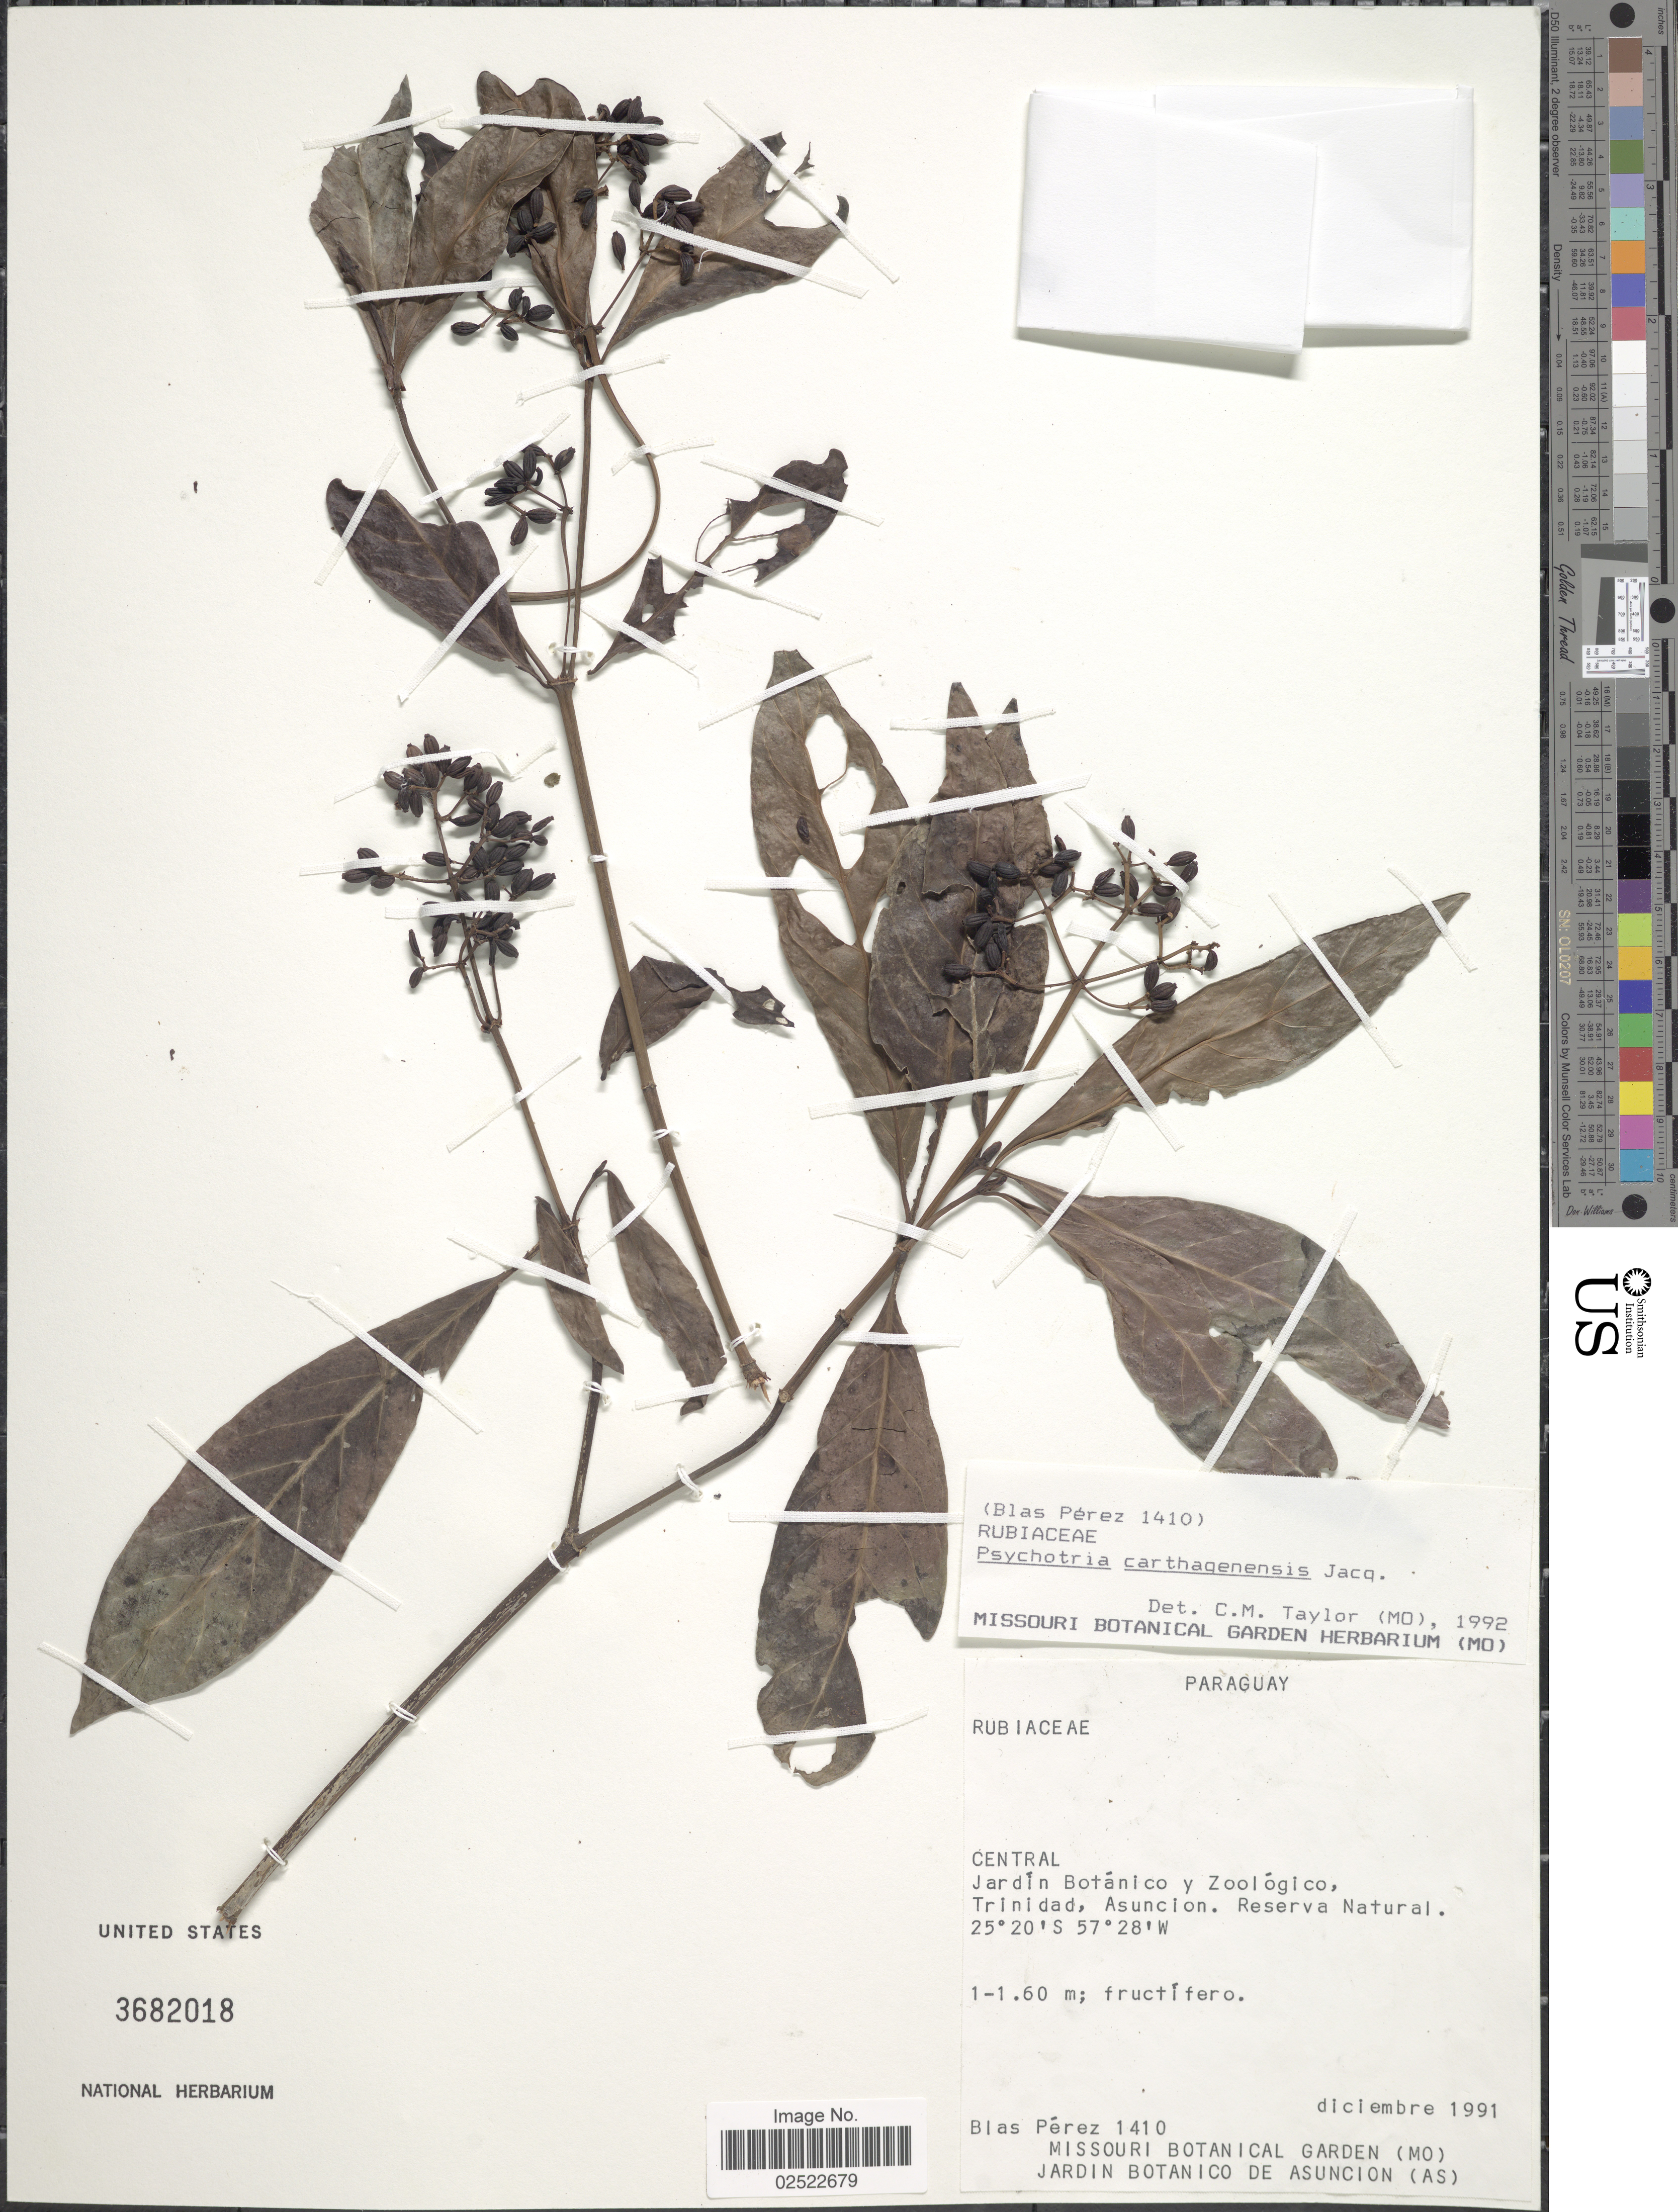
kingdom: Plantae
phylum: Tracheophyta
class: Magnoliopsida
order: Gentianales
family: Rubiaceae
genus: Psychotria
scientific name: Psychotria carthagenensis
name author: Jacq.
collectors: B. Pérez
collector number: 1410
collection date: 1991-12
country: Paraguay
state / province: Central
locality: Jardín Botánico y Zoológico, Trinidad, Asuncion. Reserva Natural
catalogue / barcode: US 3682018